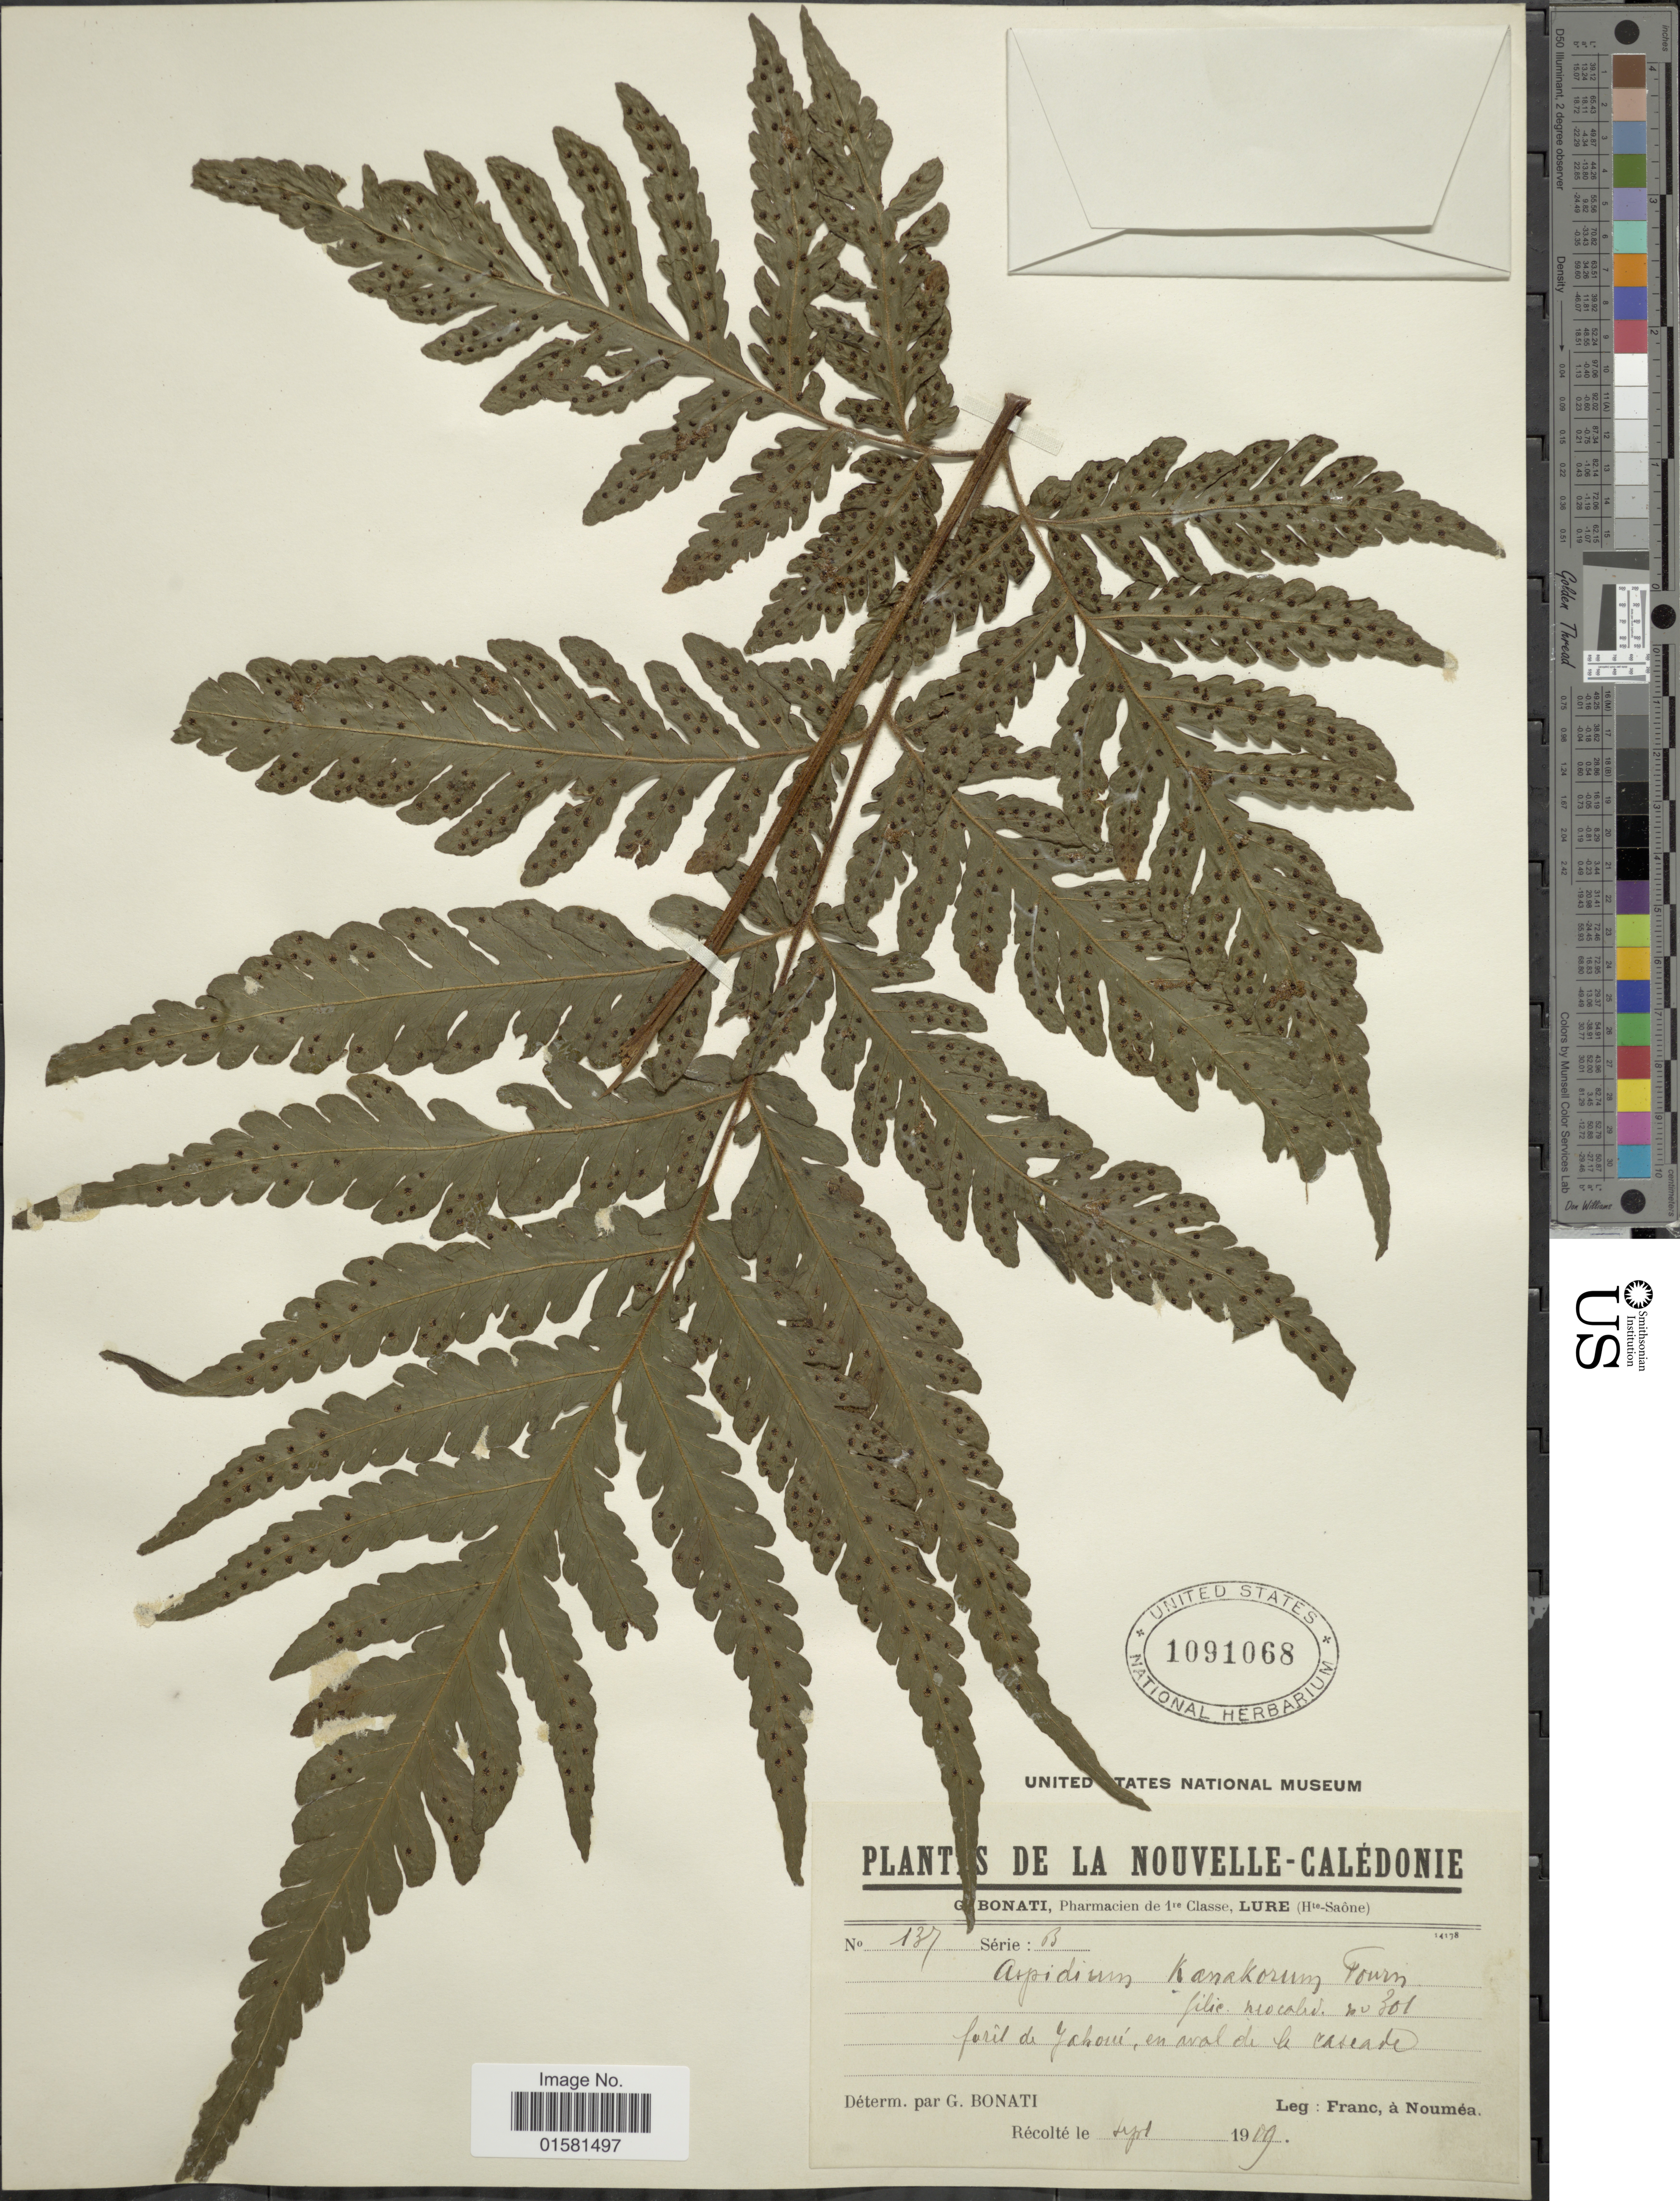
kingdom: Plantae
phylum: Tracheophyta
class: Polypodiopsida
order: Polypodiales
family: Tectariaceae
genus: Tectaria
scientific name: Tectaria pseudosinuata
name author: Brownlie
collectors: Franc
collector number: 137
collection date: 1909-09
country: New Caledonia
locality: Forêt de Yahoué, en aval de le cascade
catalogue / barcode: US 1091068